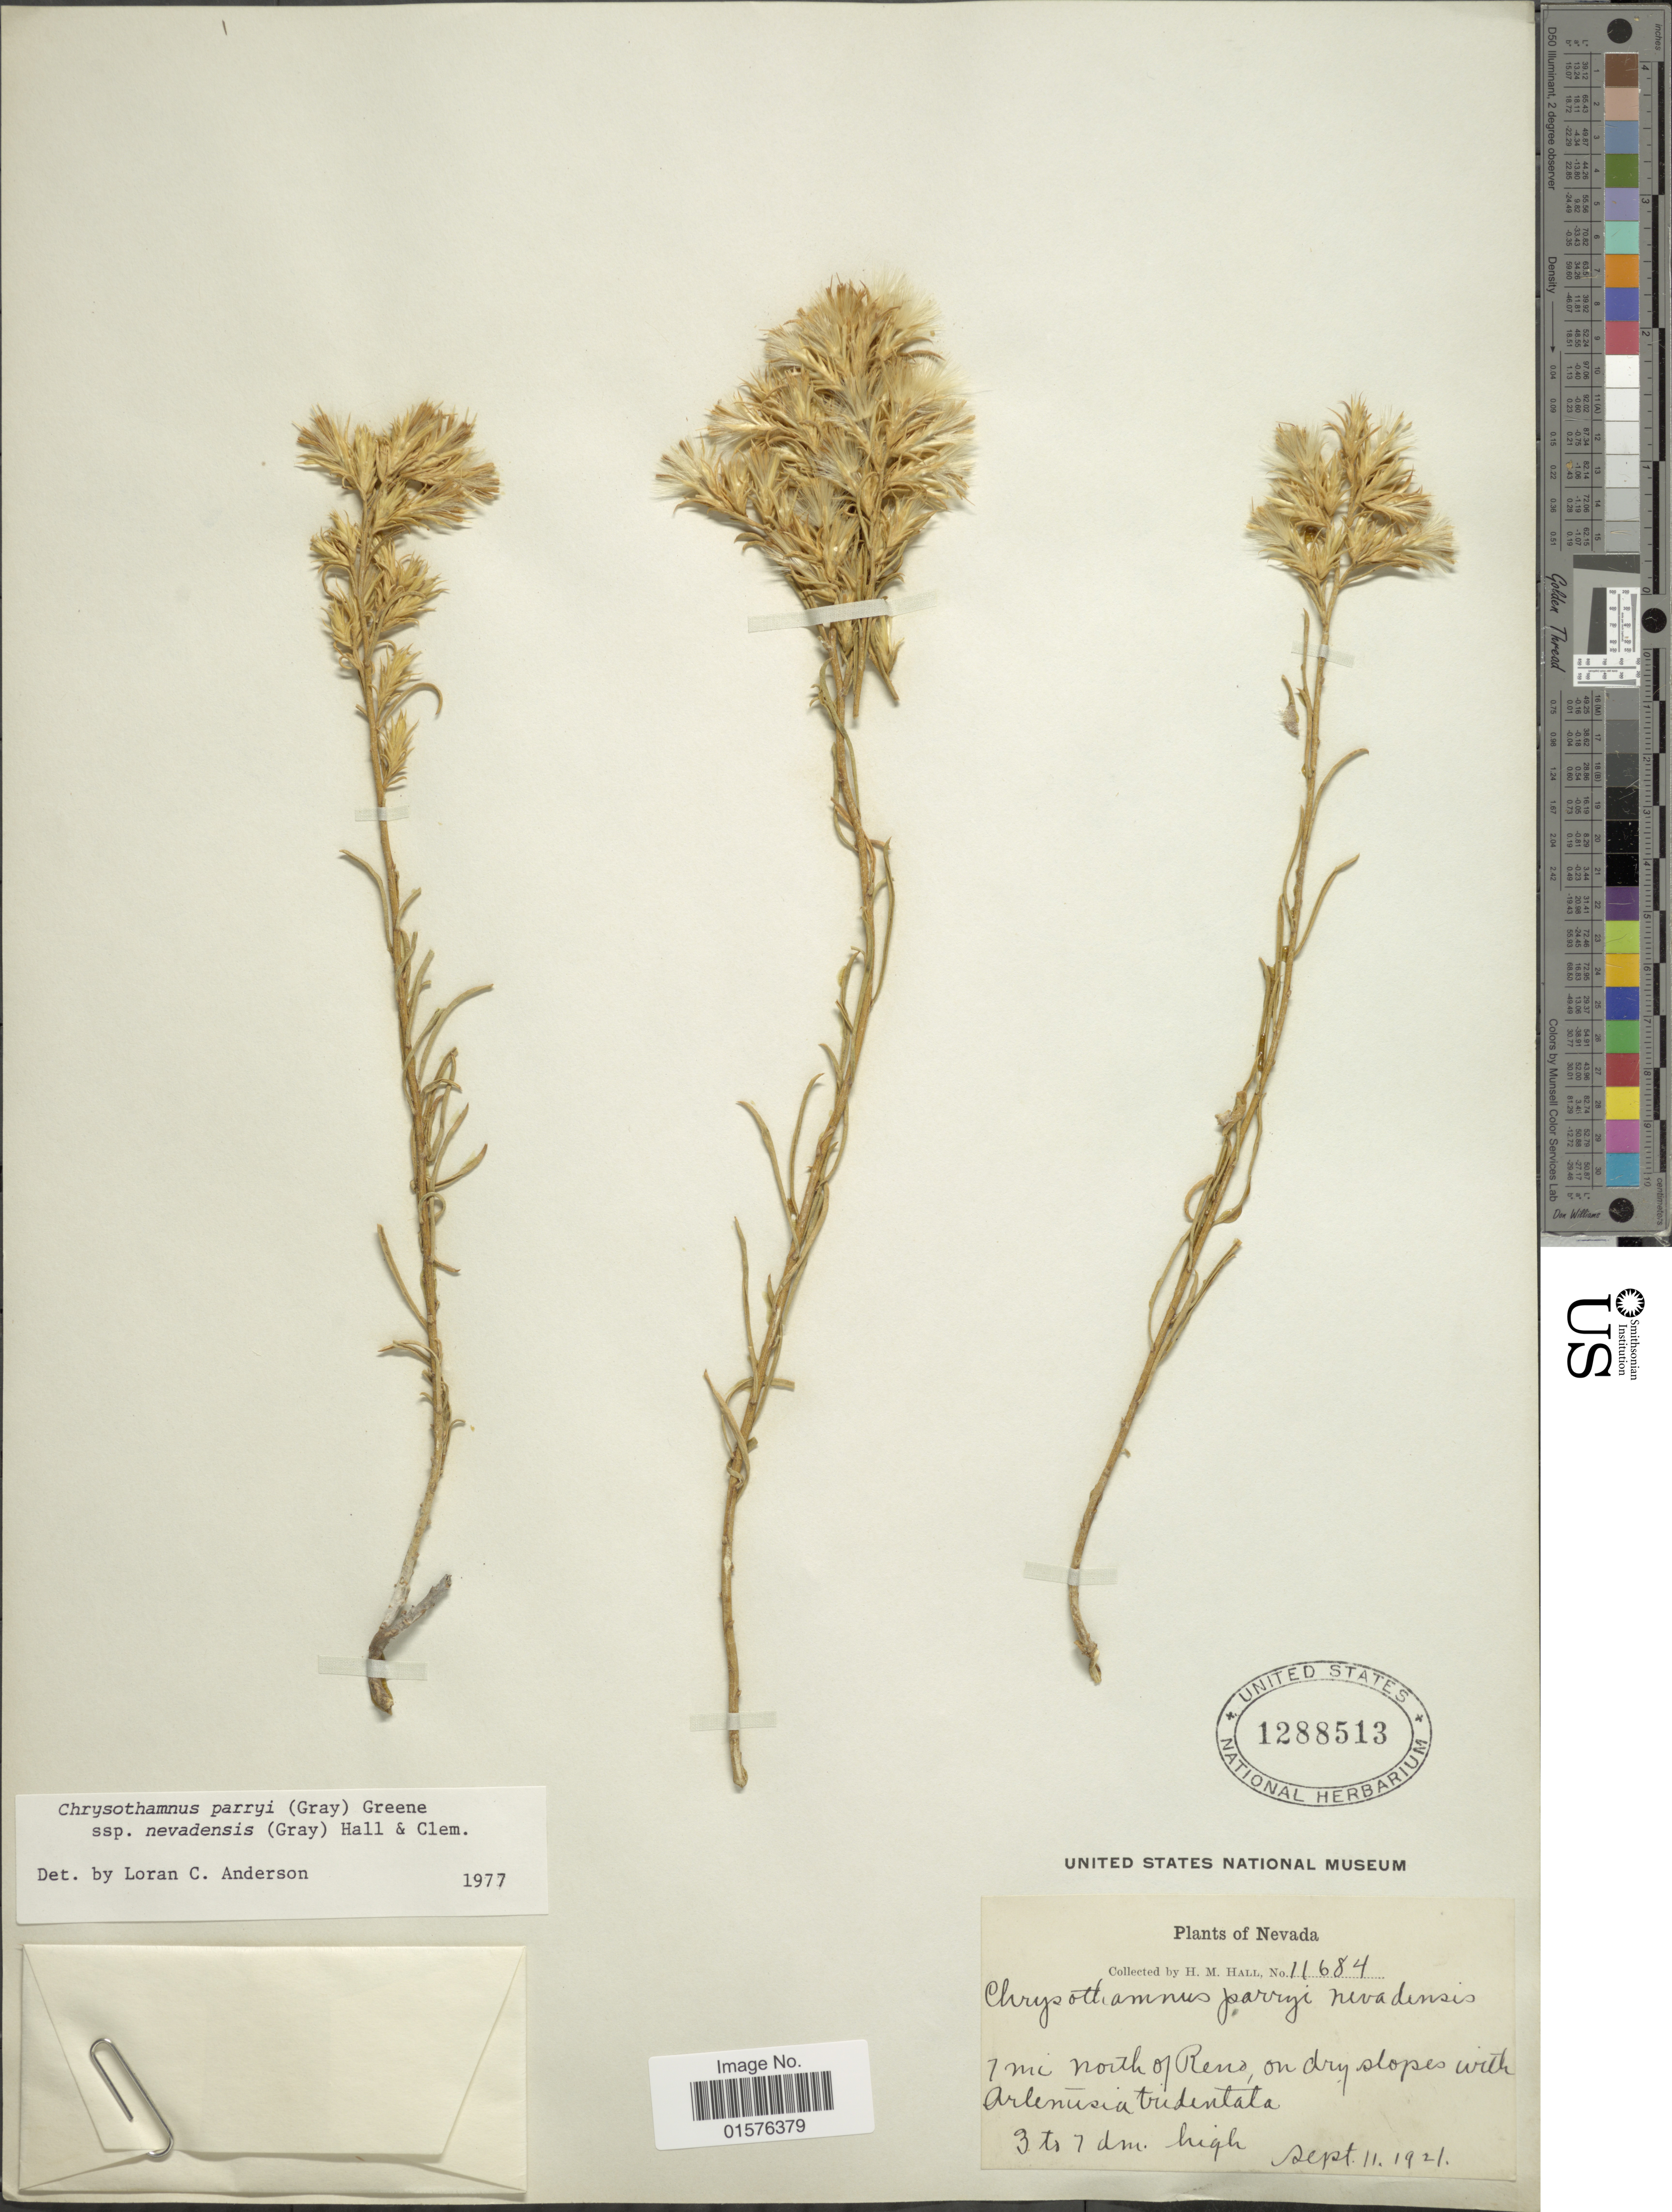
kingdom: Plantae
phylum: Tracheophyta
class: Magnoliopsida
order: Asterales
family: Asteraceae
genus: Ericameria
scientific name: Ericameria parryi var. nevadensis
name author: (A. Gray) G.L. Nesom & G.I. Baird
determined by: Urbatsch, Lowell E., Curator (LSU), Louisiana State University (UNITED STATES)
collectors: H. M. Hall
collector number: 11684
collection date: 1921-09-11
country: United States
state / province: Nevada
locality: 1 mi north of Reno.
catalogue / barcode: US 1288513